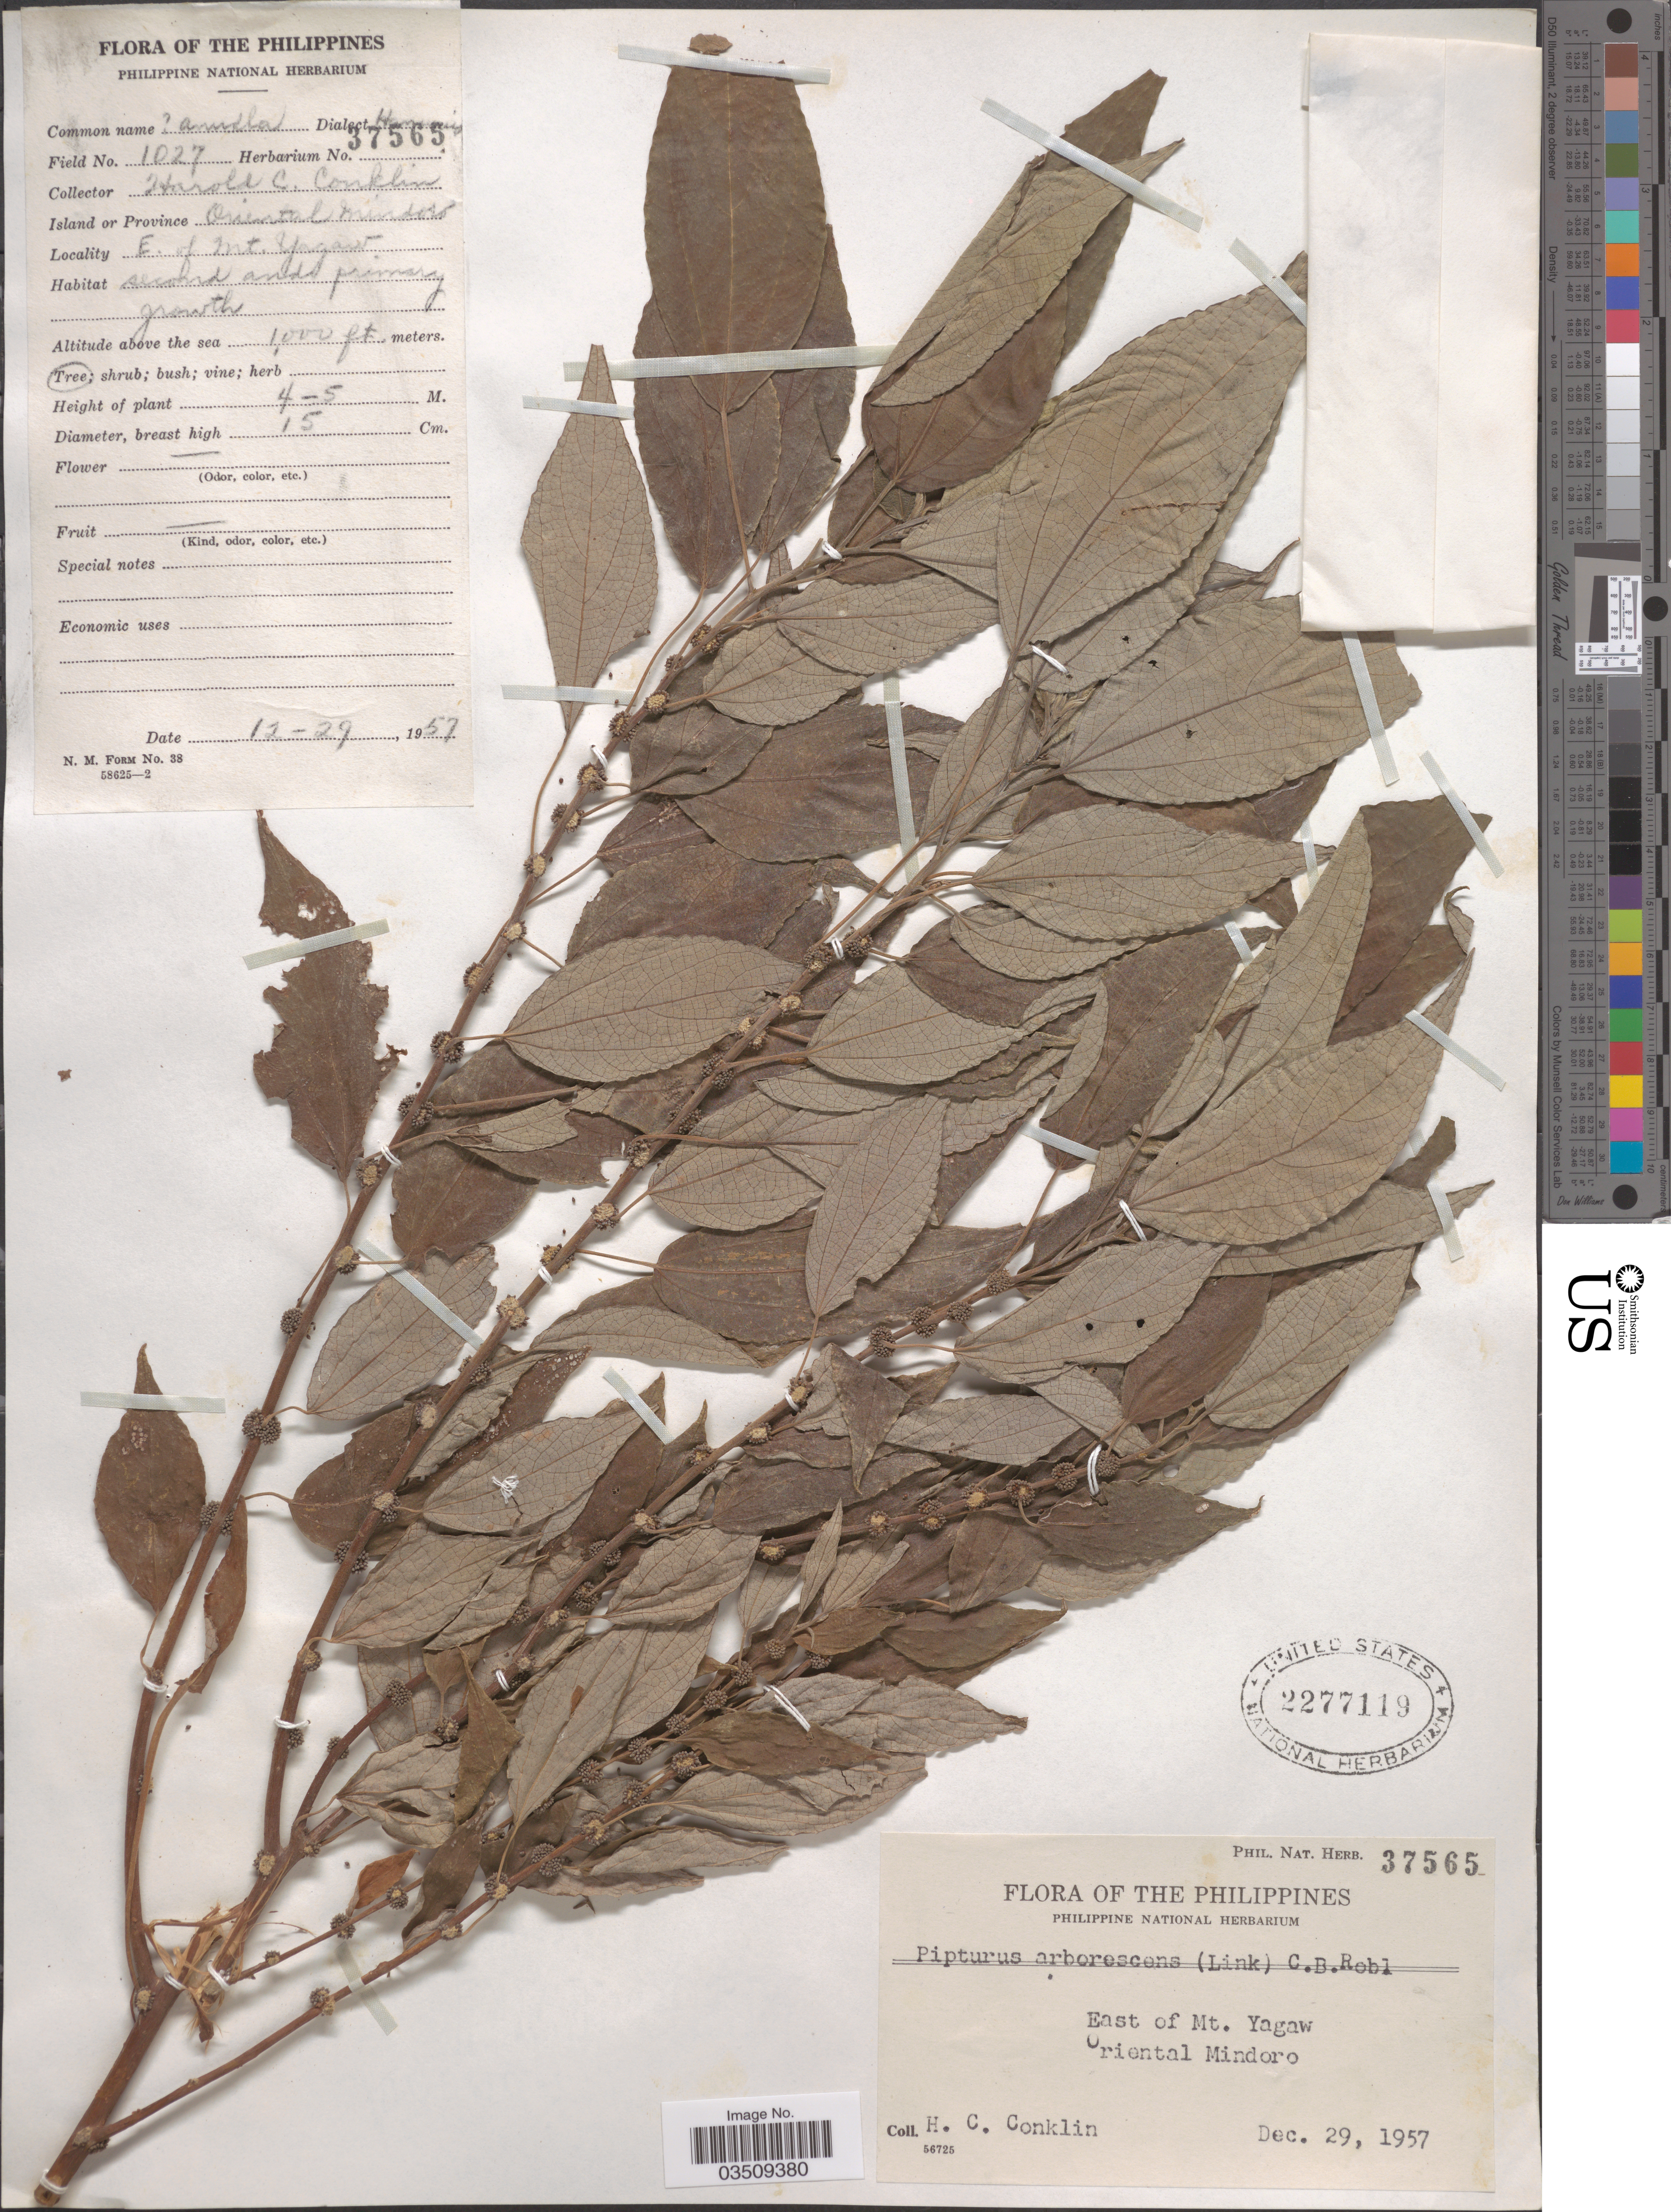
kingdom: Plantae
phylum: Tracheophyta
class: Magnoliopsida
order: Rosales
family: Urticaceae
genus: Pipturus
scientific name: Pipturus arborescens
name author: (Link) C.B. Rob.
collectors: H. Conklin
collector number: Phil. Nat. Herb. 37565/1027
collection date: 1957-12-29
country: Philippines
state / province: Mimaropa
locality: East of Mt. Yagaw. Island or Province Oriental Mindoro.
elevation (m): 305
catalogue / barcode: US 2277119